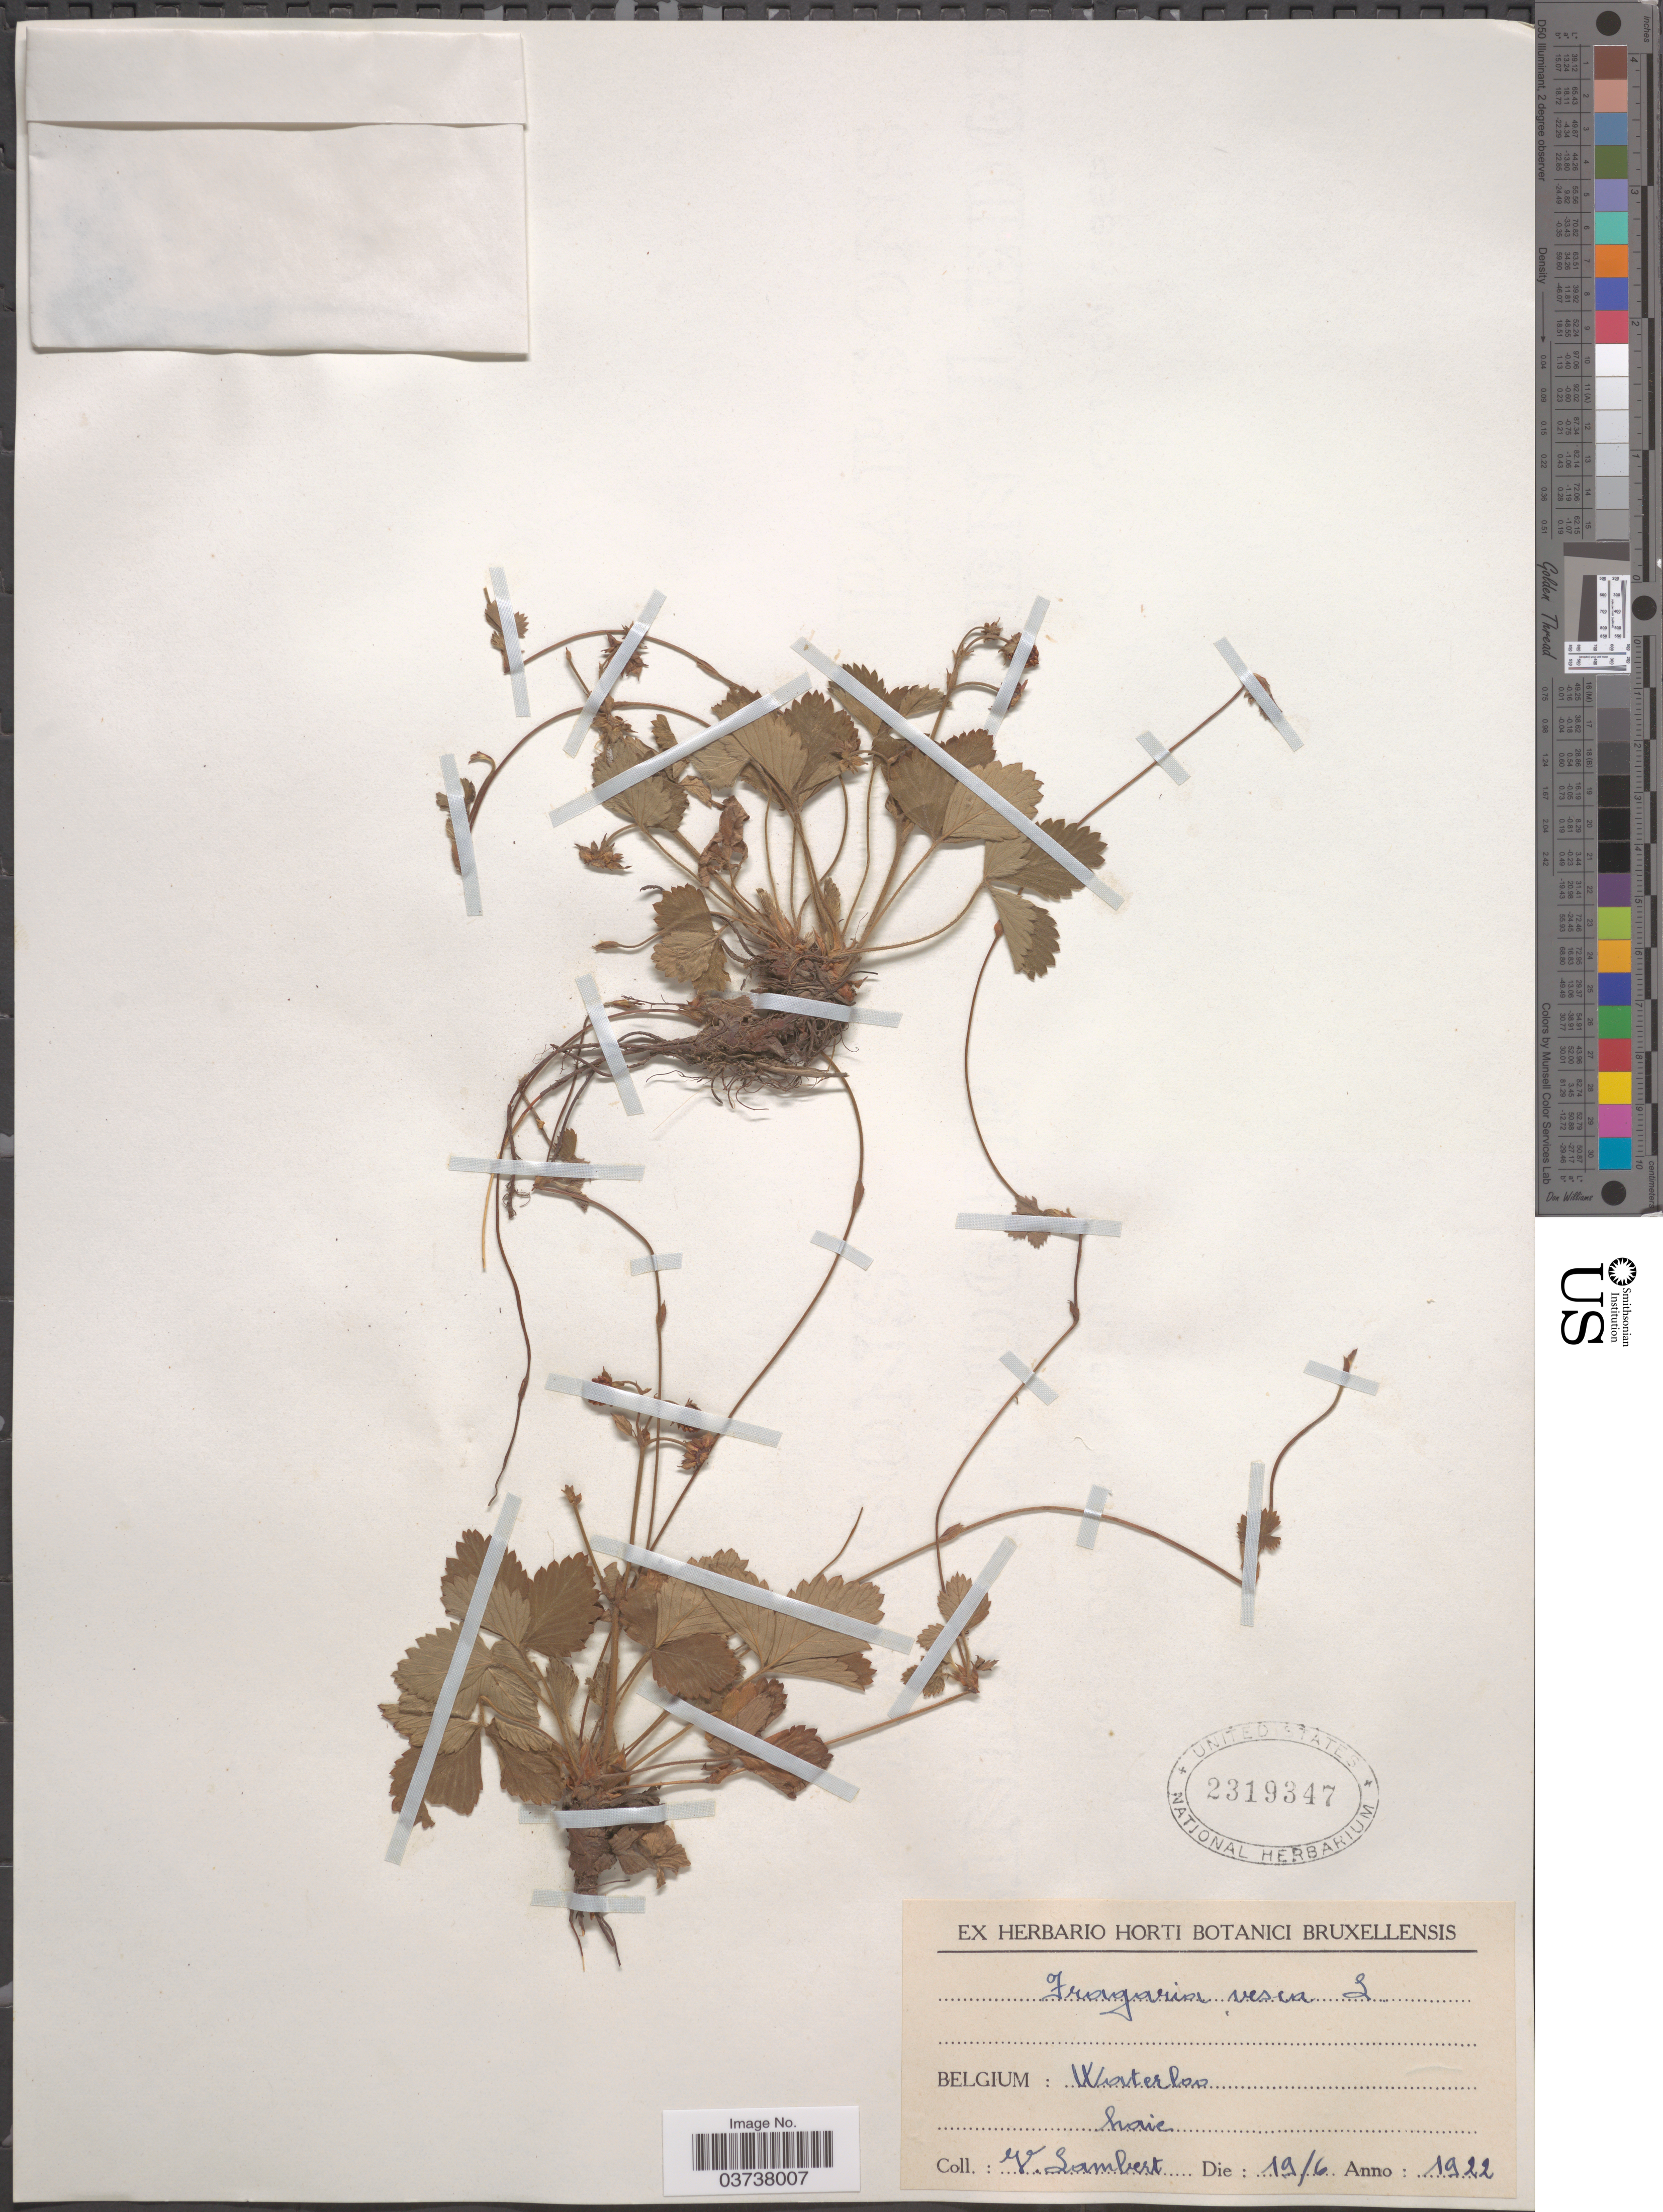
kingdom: Plantae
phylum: Tracheophyta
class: Magnoliopsida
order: Rosales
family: Rosaceae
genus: Fragaria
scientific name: Fragaria vesca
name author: L.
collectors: V. Lambert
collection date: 1922-06-19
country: Belgium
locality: Waterloo.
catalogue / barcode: US 2319347